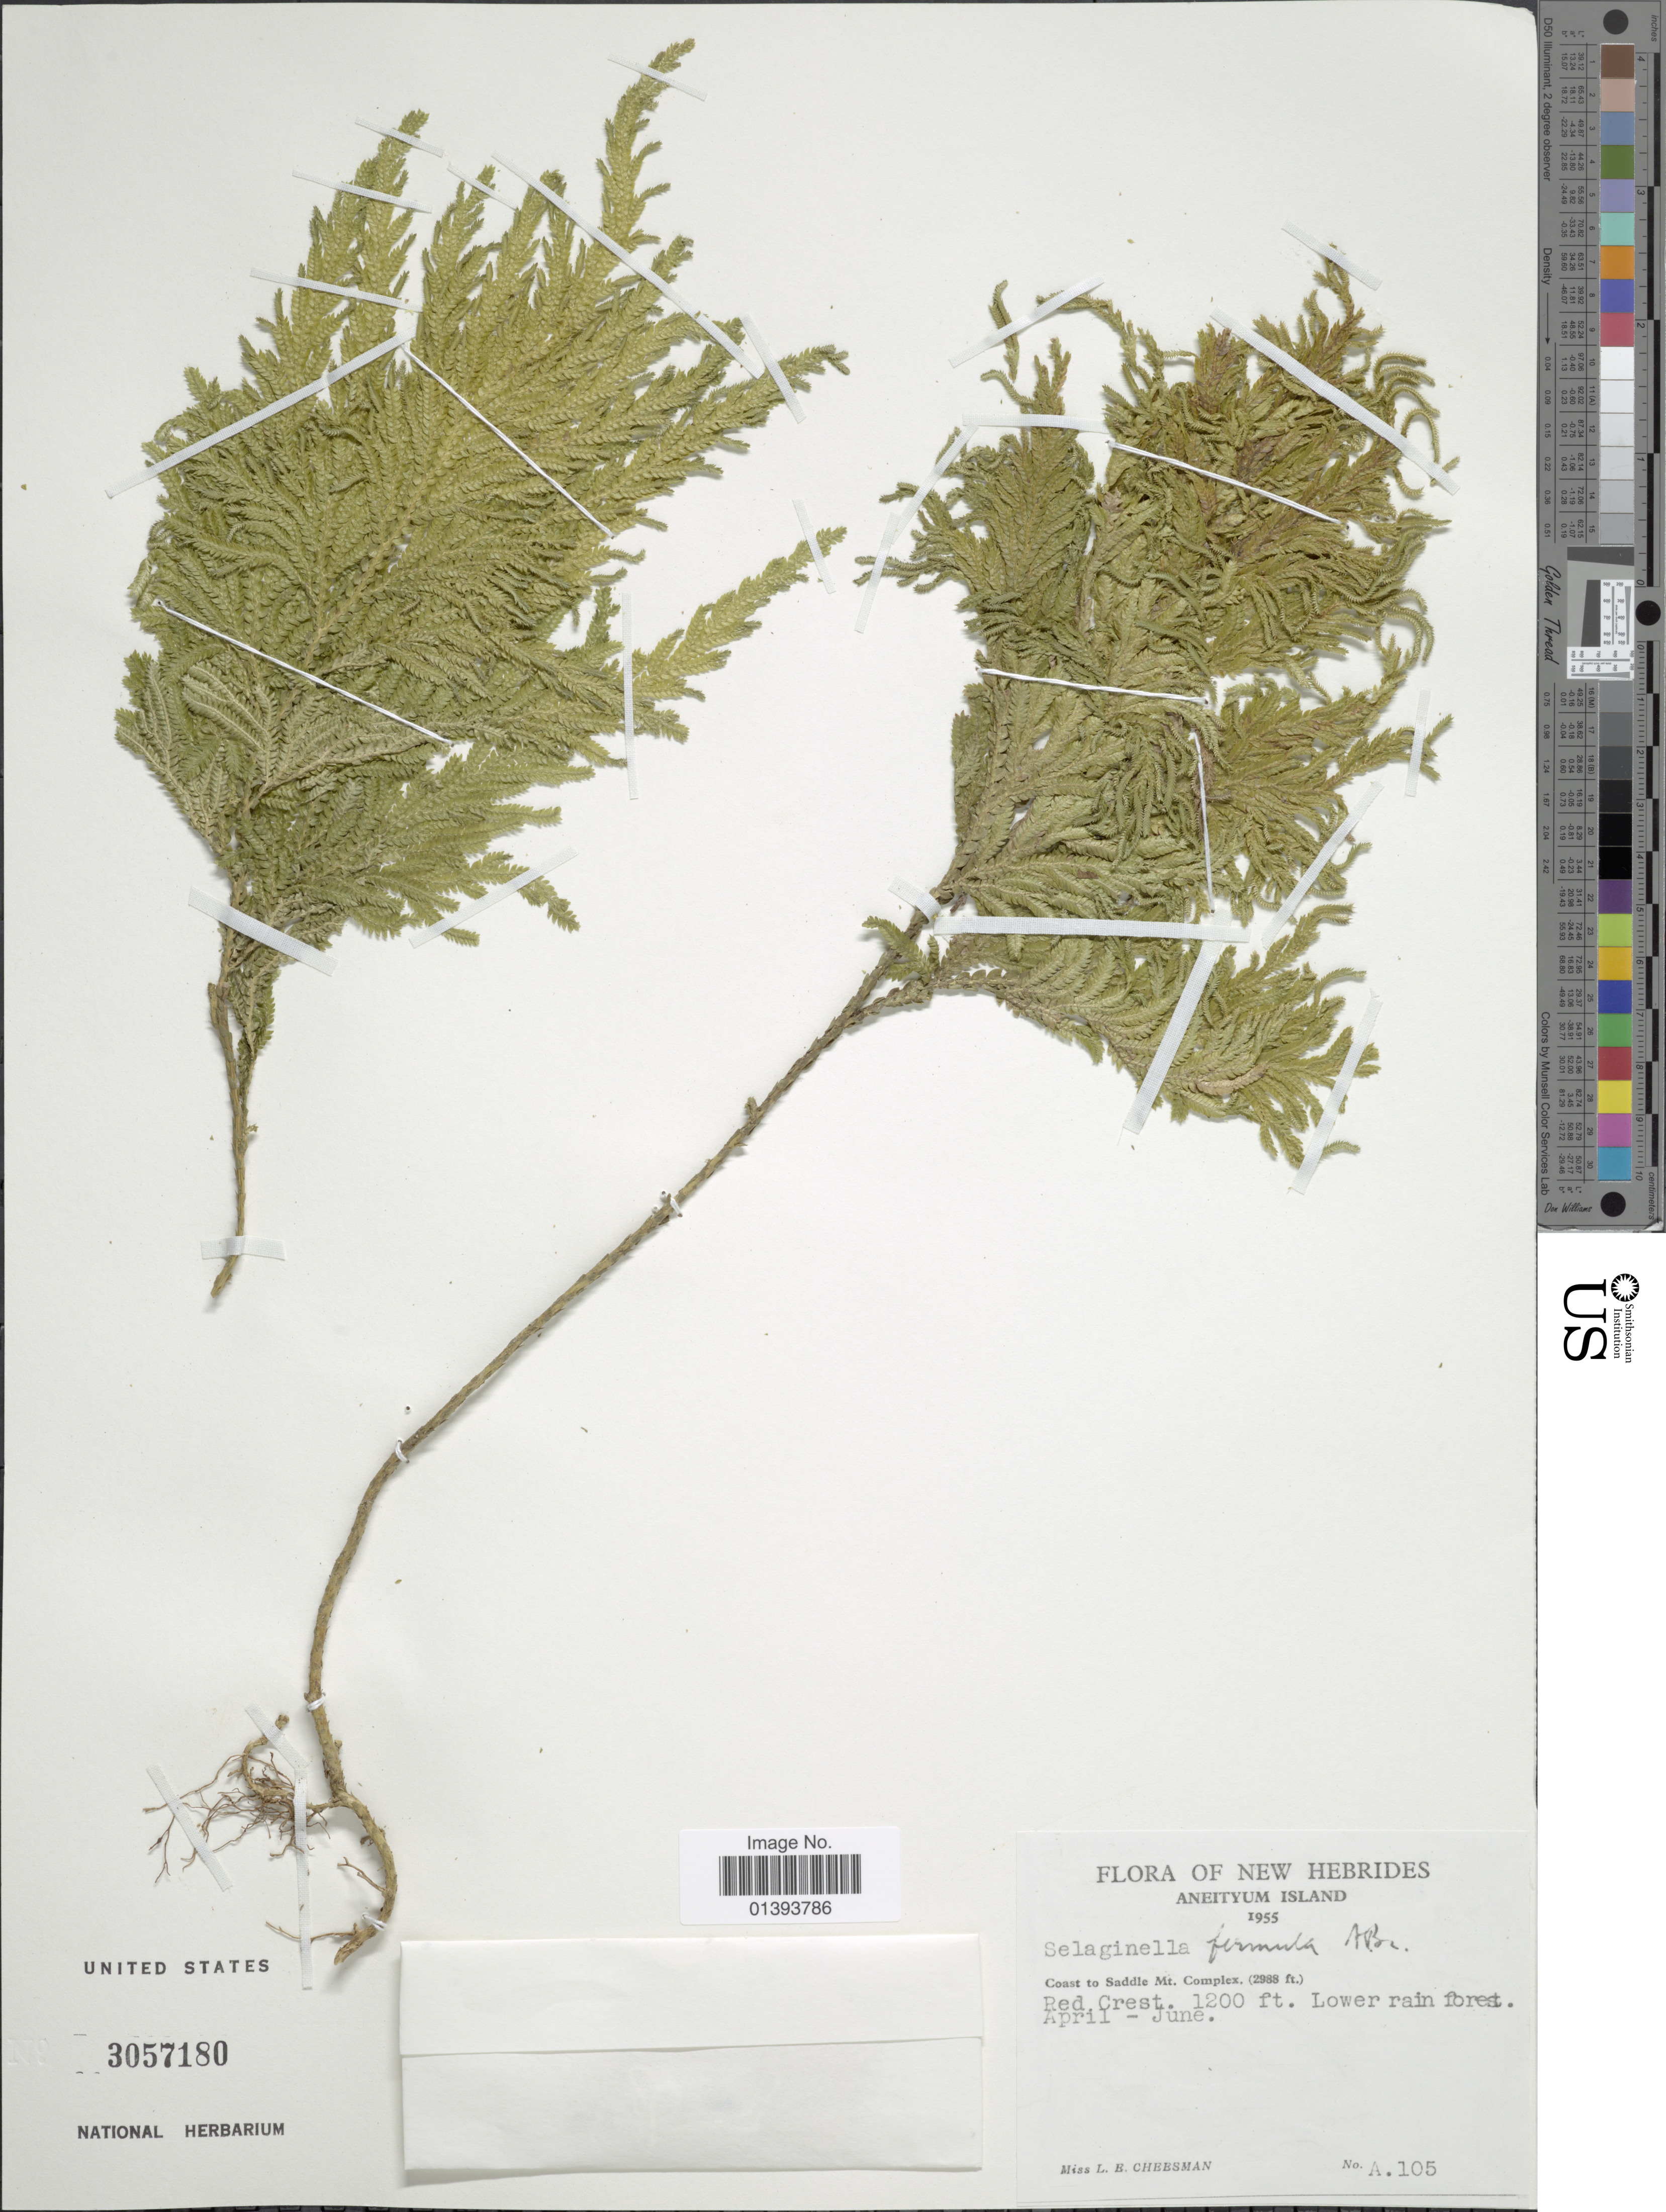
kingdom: Plantae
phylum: Tracheophyta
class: Lycopodiopsida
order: Selaginellales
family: Selaginellaceae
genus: Selaginella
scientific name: Selaginella firmula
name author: A. Br.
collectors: L. E. Cheesman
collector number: A105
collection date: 1955-04/1955-06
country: Vanuatu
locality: New Hebrides, Aneityum, Coast to Saddle Mt. Complex, red crest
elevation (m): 366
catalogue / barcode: US 3057180